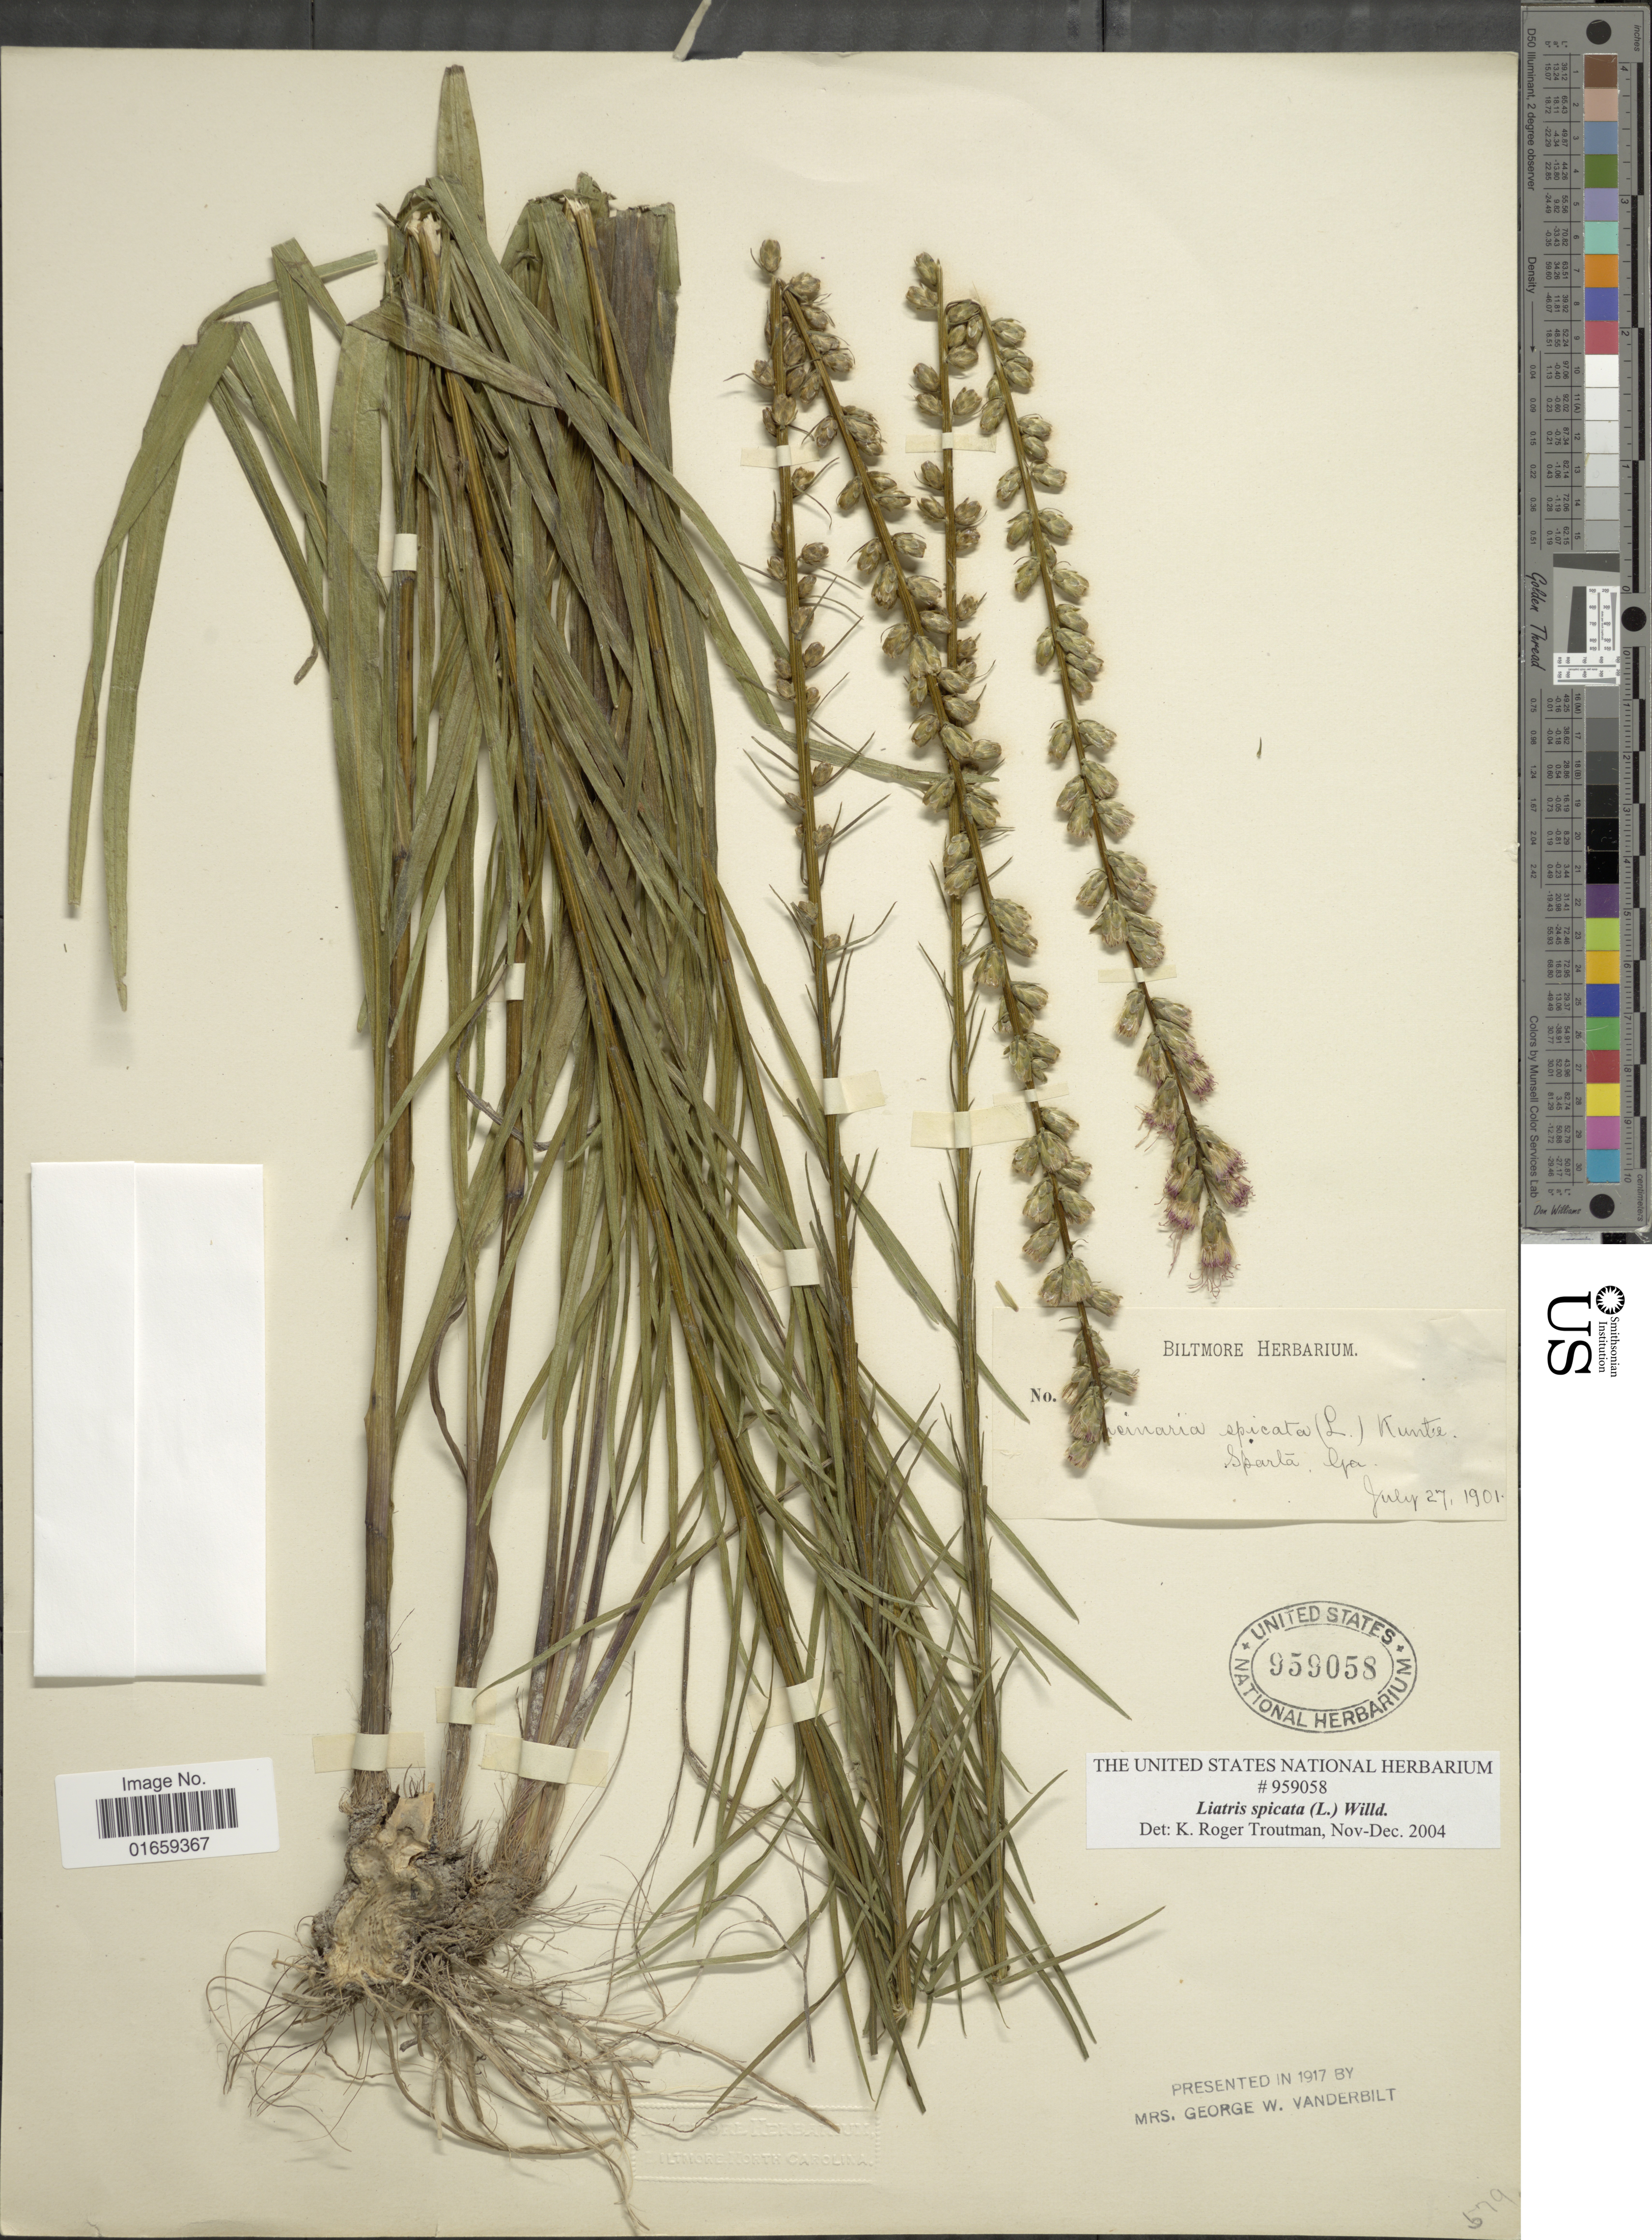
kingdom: Plantae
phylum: Tracheophyta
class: Magnoliopsida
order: Asterales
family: Asteraceae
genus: Liatris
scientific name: Liatris spicata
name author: (L.) Willd.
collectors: ex herb. Biltmore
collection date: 1901-07-27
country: United States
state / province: Georgia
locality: Sparta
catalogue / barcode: US 959058